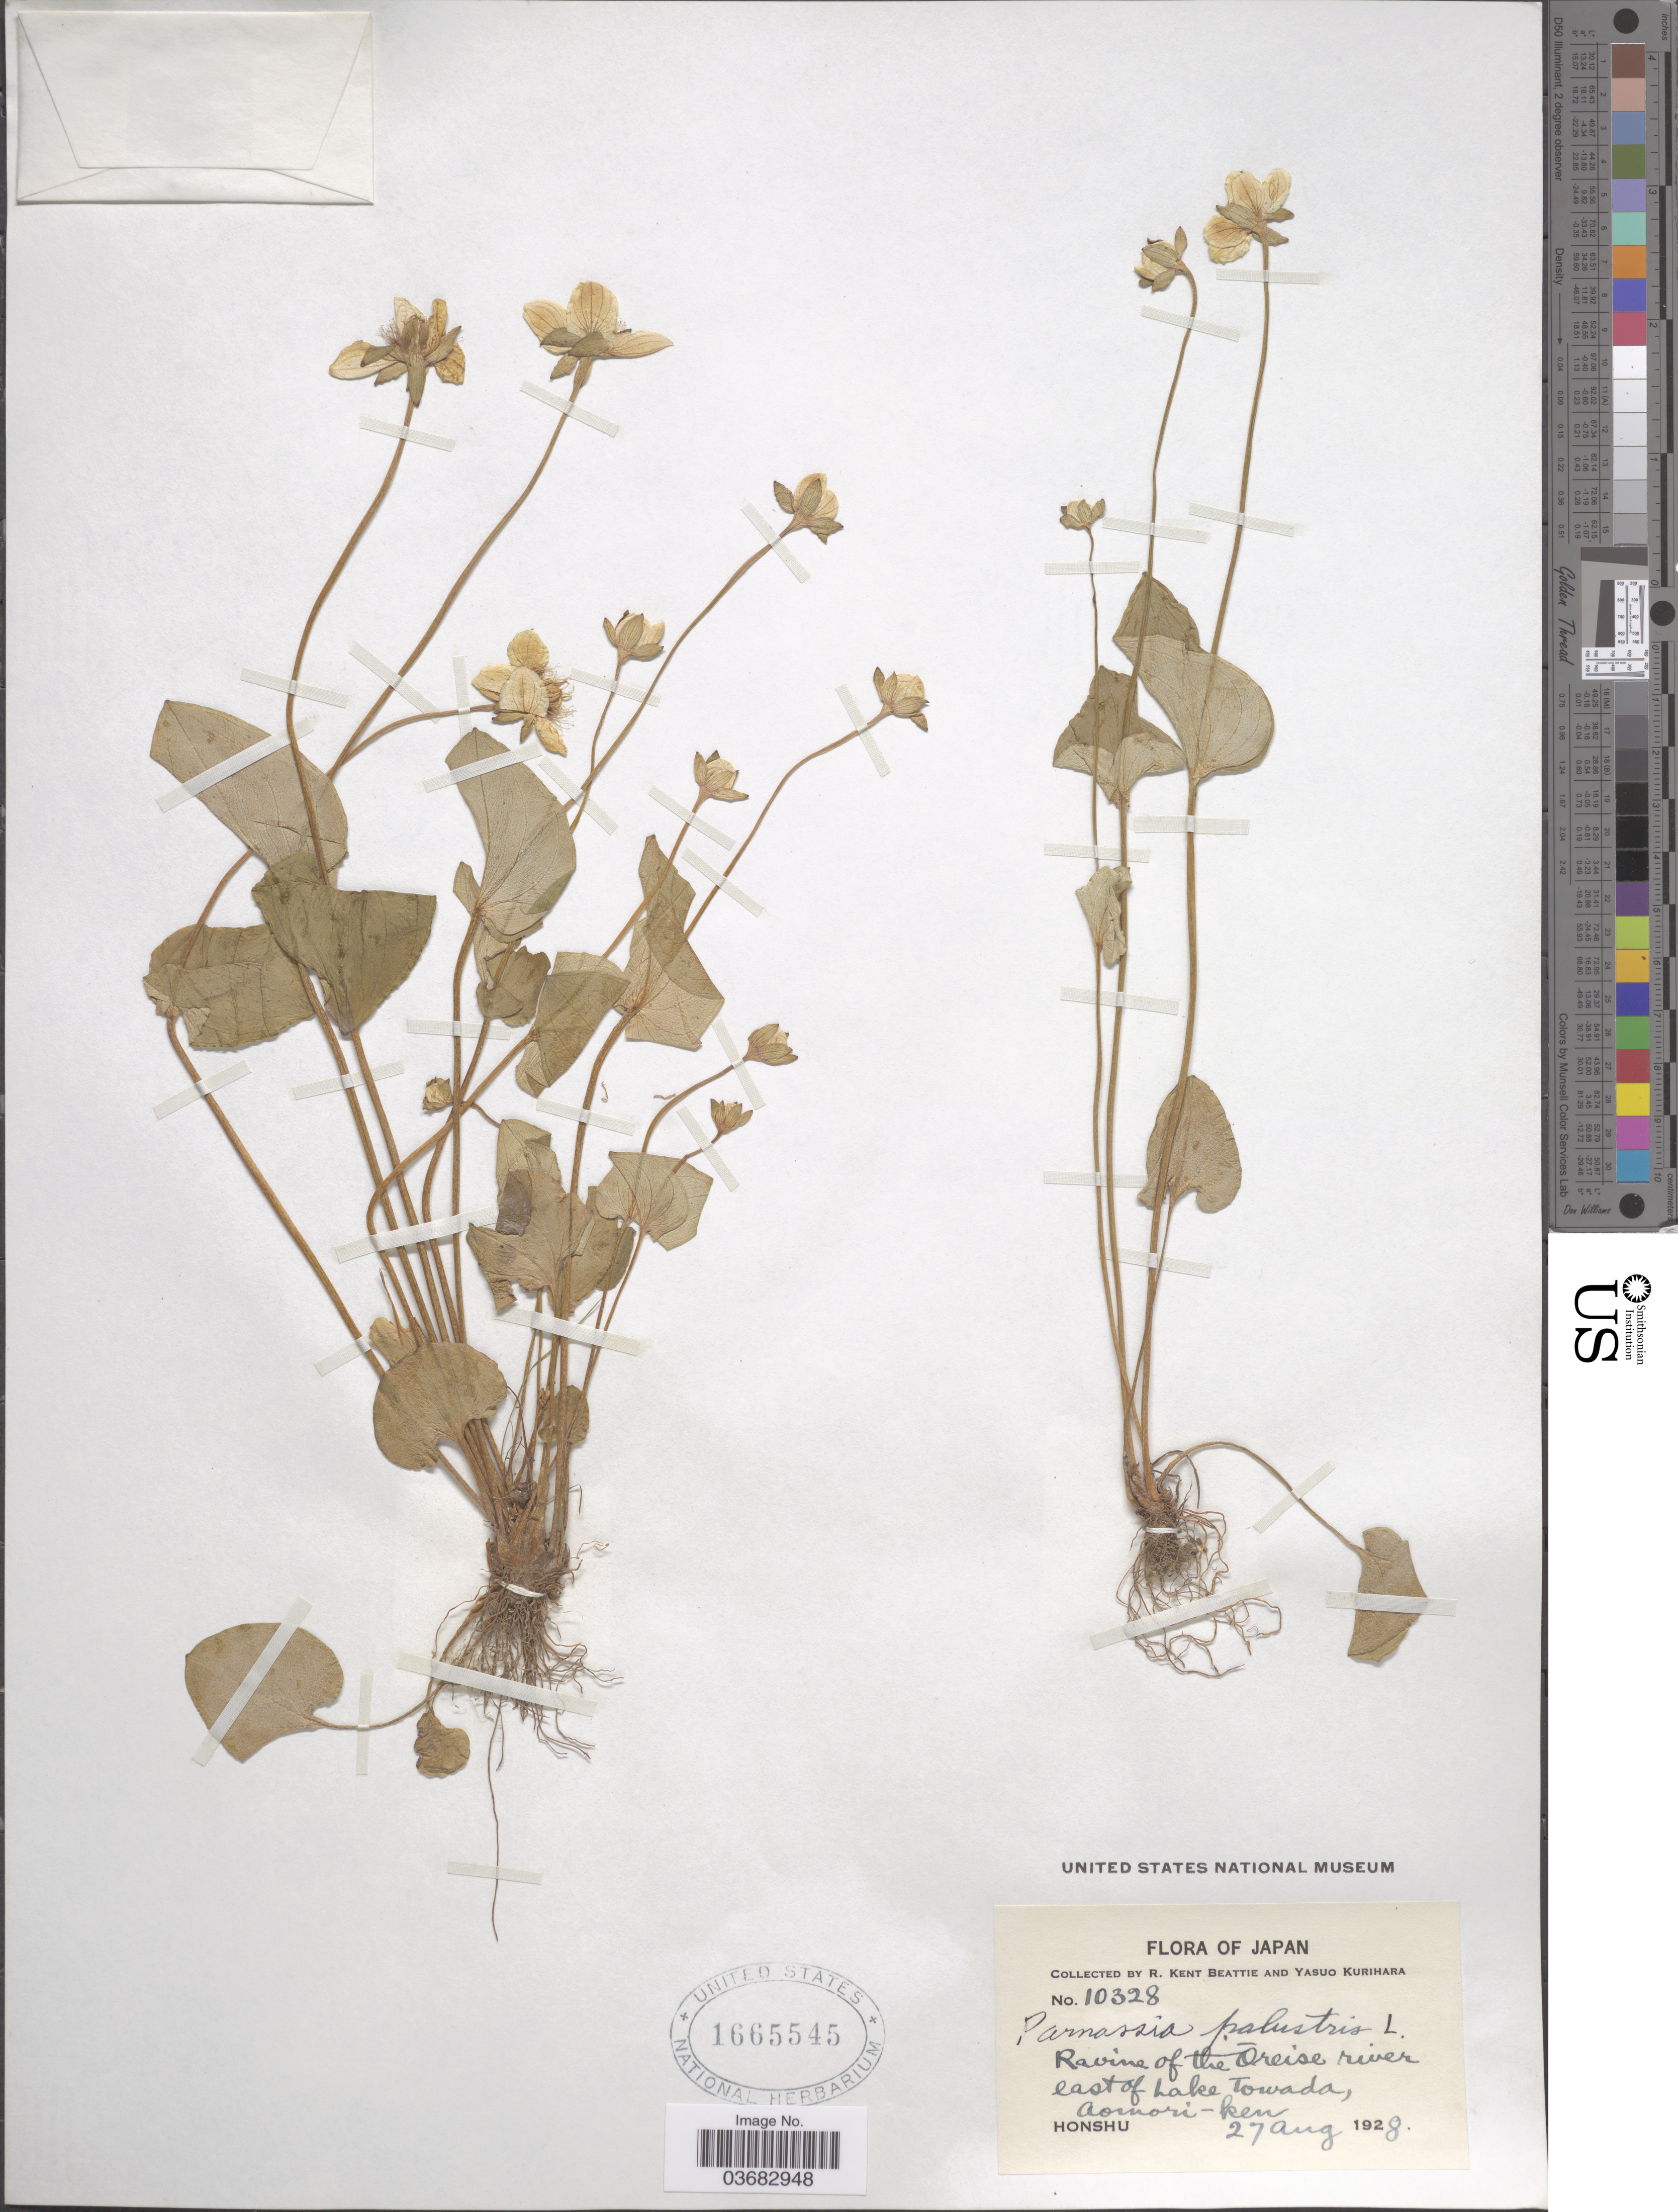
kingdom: Plantae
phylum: Tracheophyta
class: Magnoliopsida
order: Celastrales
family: Parnassiaceae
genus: Parnassia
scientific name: Parnassia palustris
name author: L.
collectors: R. K. Beattie & Y. Kurihara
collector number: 10328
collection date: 1928-08-27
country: Japan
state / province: Aomori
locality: Ravine of the Oreise river east of Lake Towada, Aomori-ken. Honshu.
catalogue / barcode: US 1665545